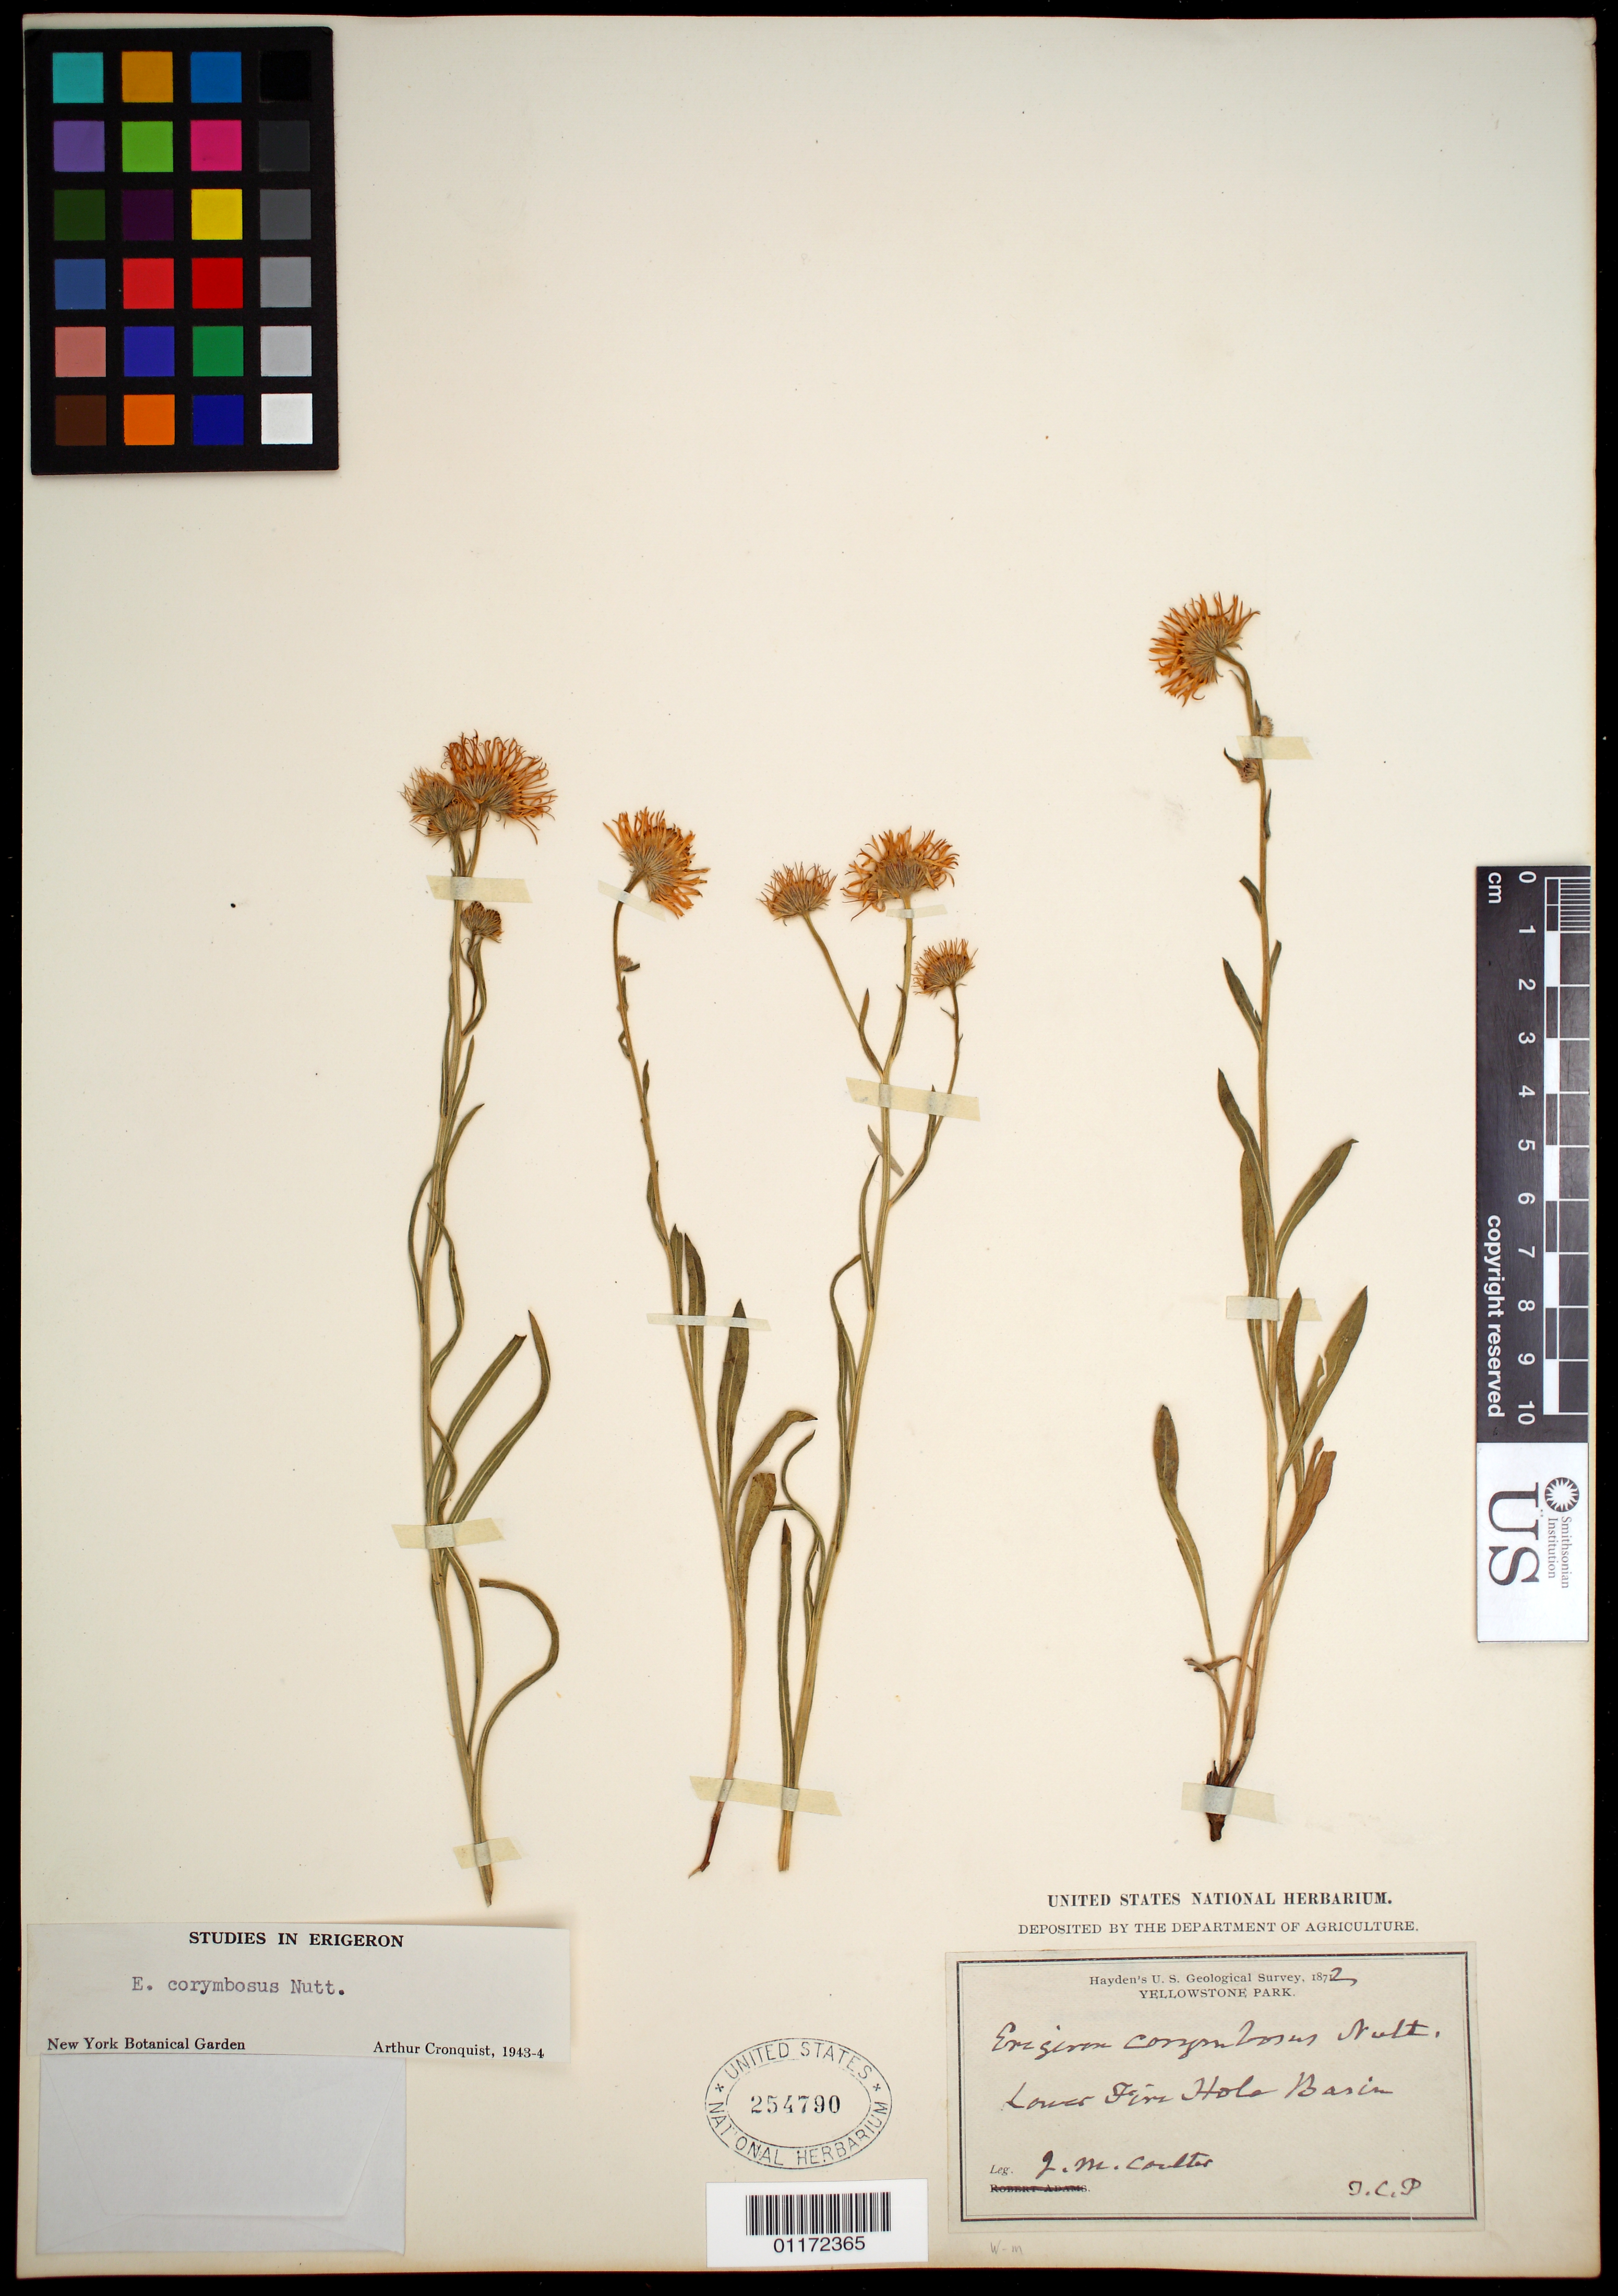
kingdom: Plantae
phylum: Tracheophyta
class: Magnoliopsida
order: Asterales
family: Asteraceae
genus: Erigeron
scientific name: Erigeron corymbosus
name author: Nutt.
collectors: J. M. Coulter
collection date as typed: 1872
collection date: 1872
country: United States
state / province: Wyoming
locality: Lower Fire Hole Basin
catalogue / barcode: US 254790